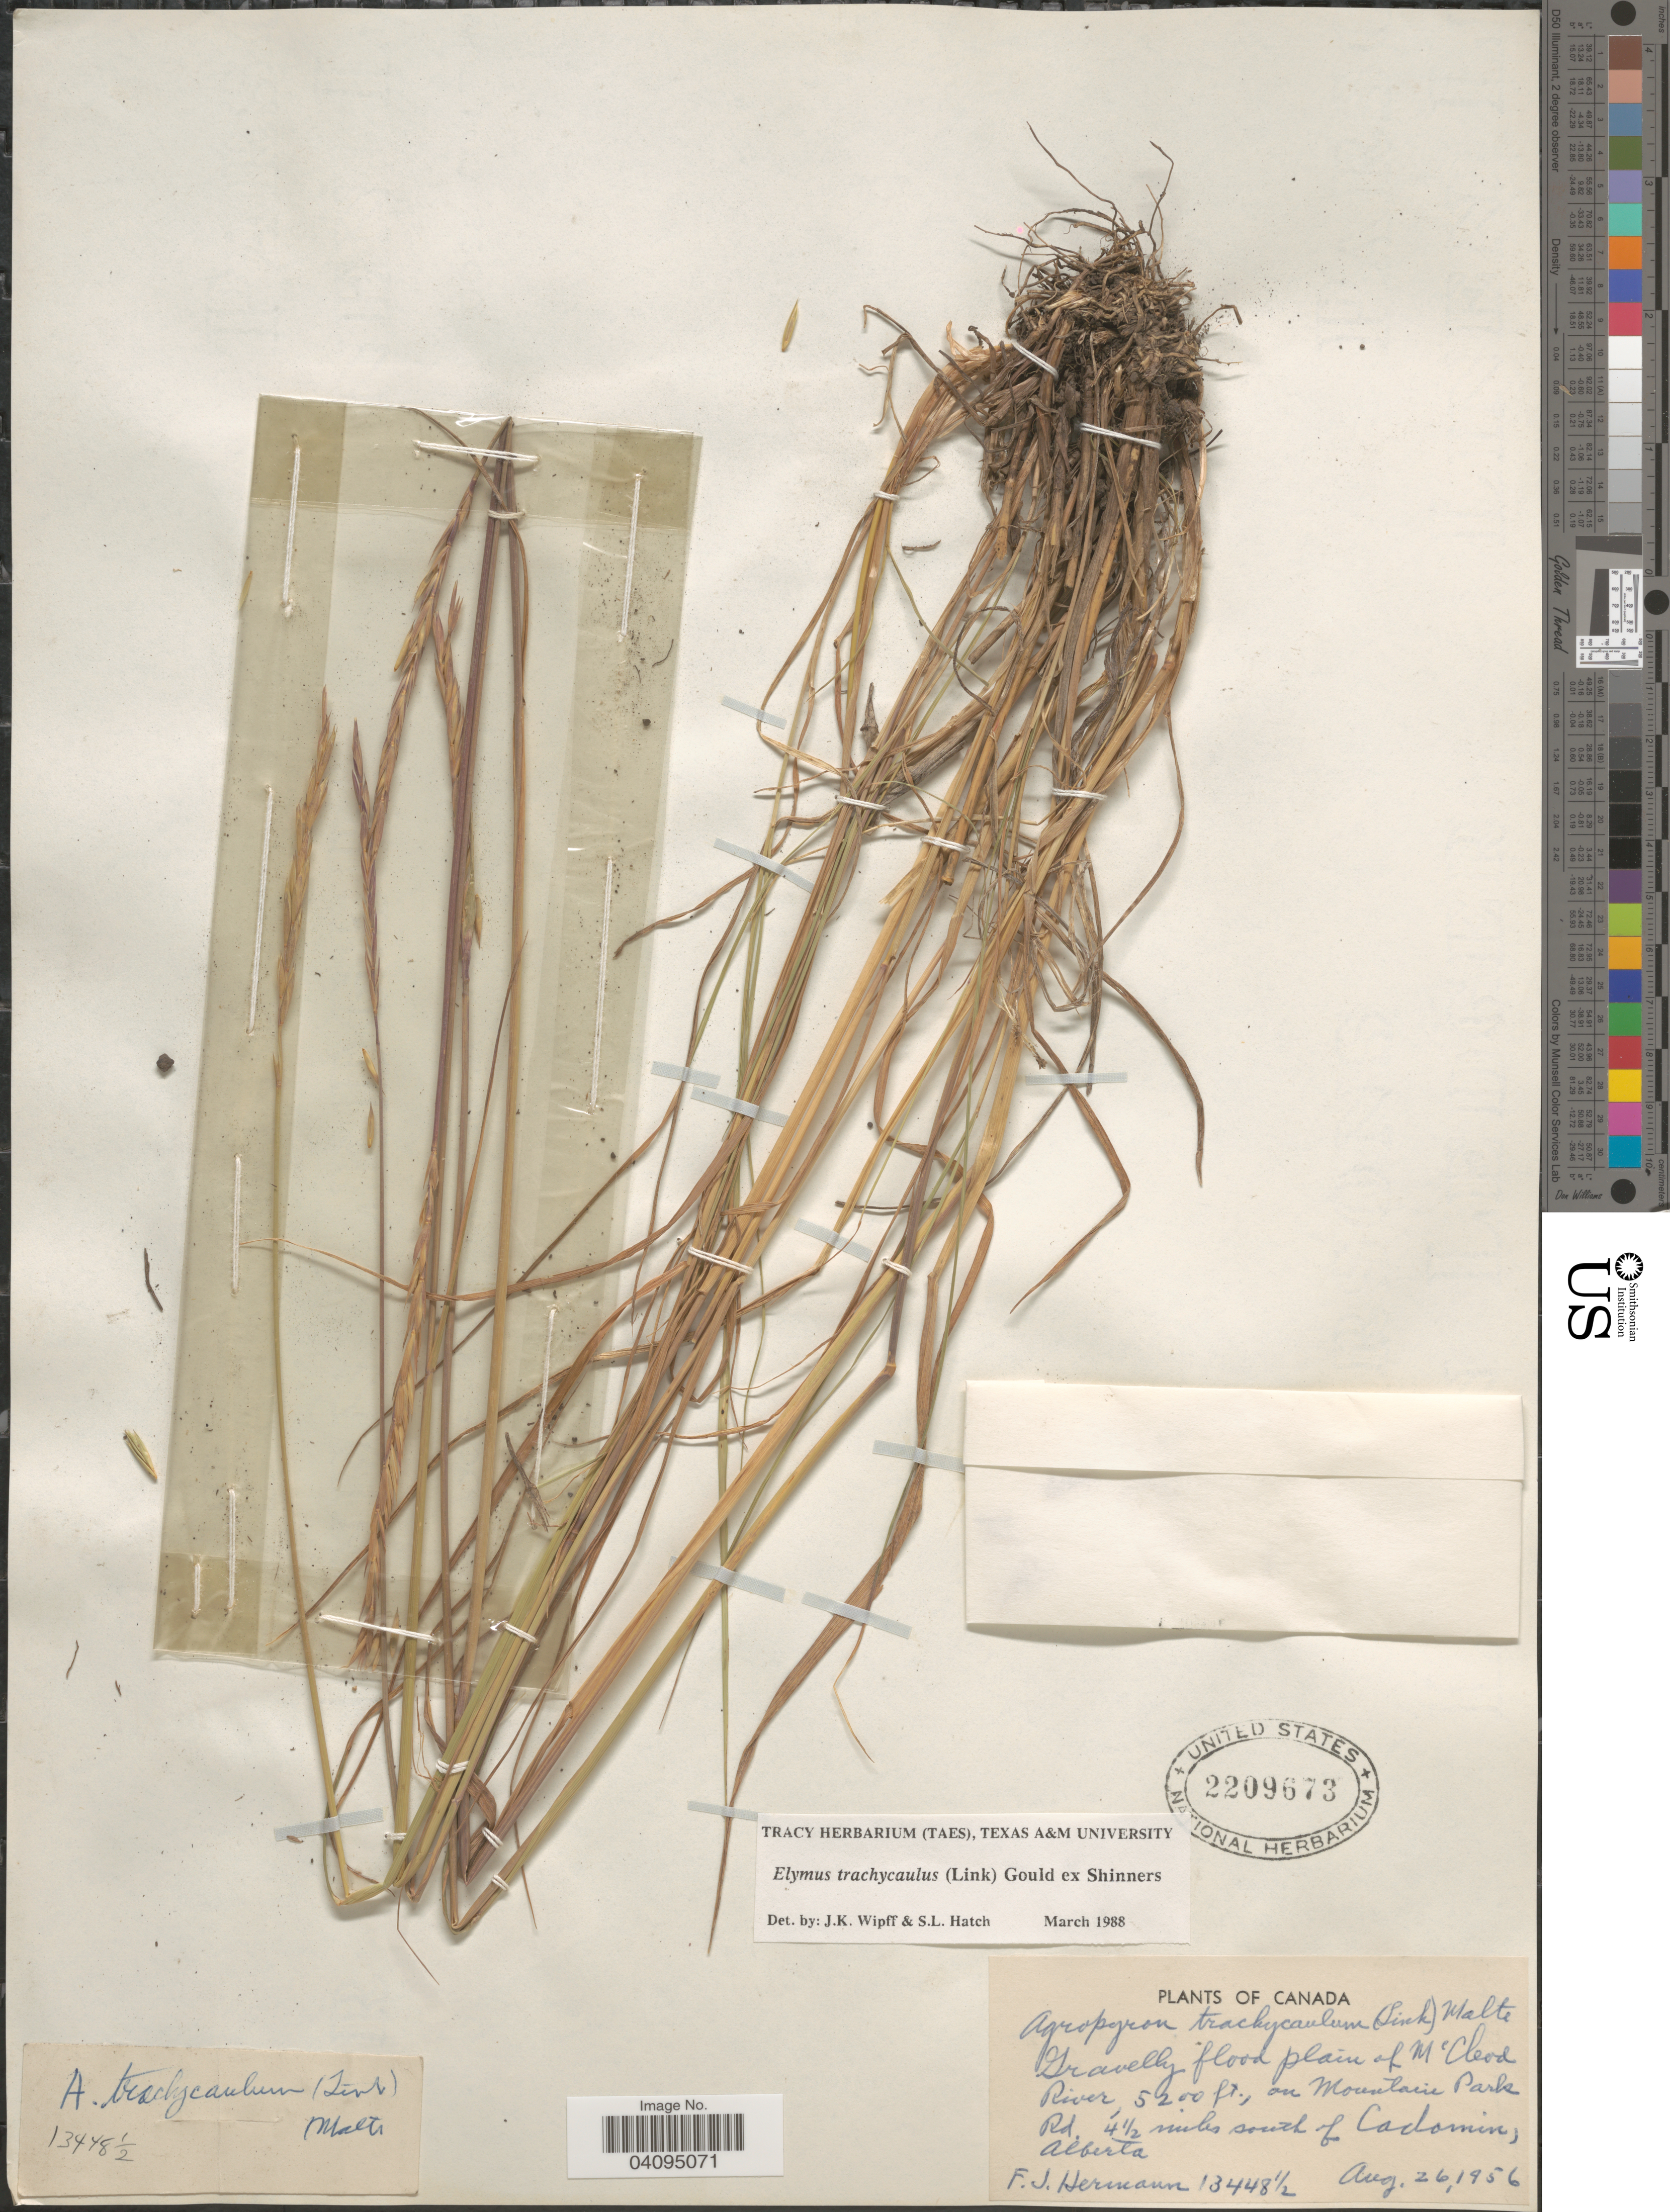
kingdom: Plantae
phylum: Tracheophyta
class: Liliopsida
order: Poales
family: Poaceae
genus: Elymus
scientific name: Elymus trachycaulus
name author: (Link) Gould ex Shinners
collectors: F. J. Hermann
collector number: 13448½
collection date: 1956-08-26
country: Canada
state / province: Alberta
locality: McCleod River, on Mountain Park Rd. 4½ miles south of Cadomin.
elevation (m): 1585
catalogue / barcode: US 2209673